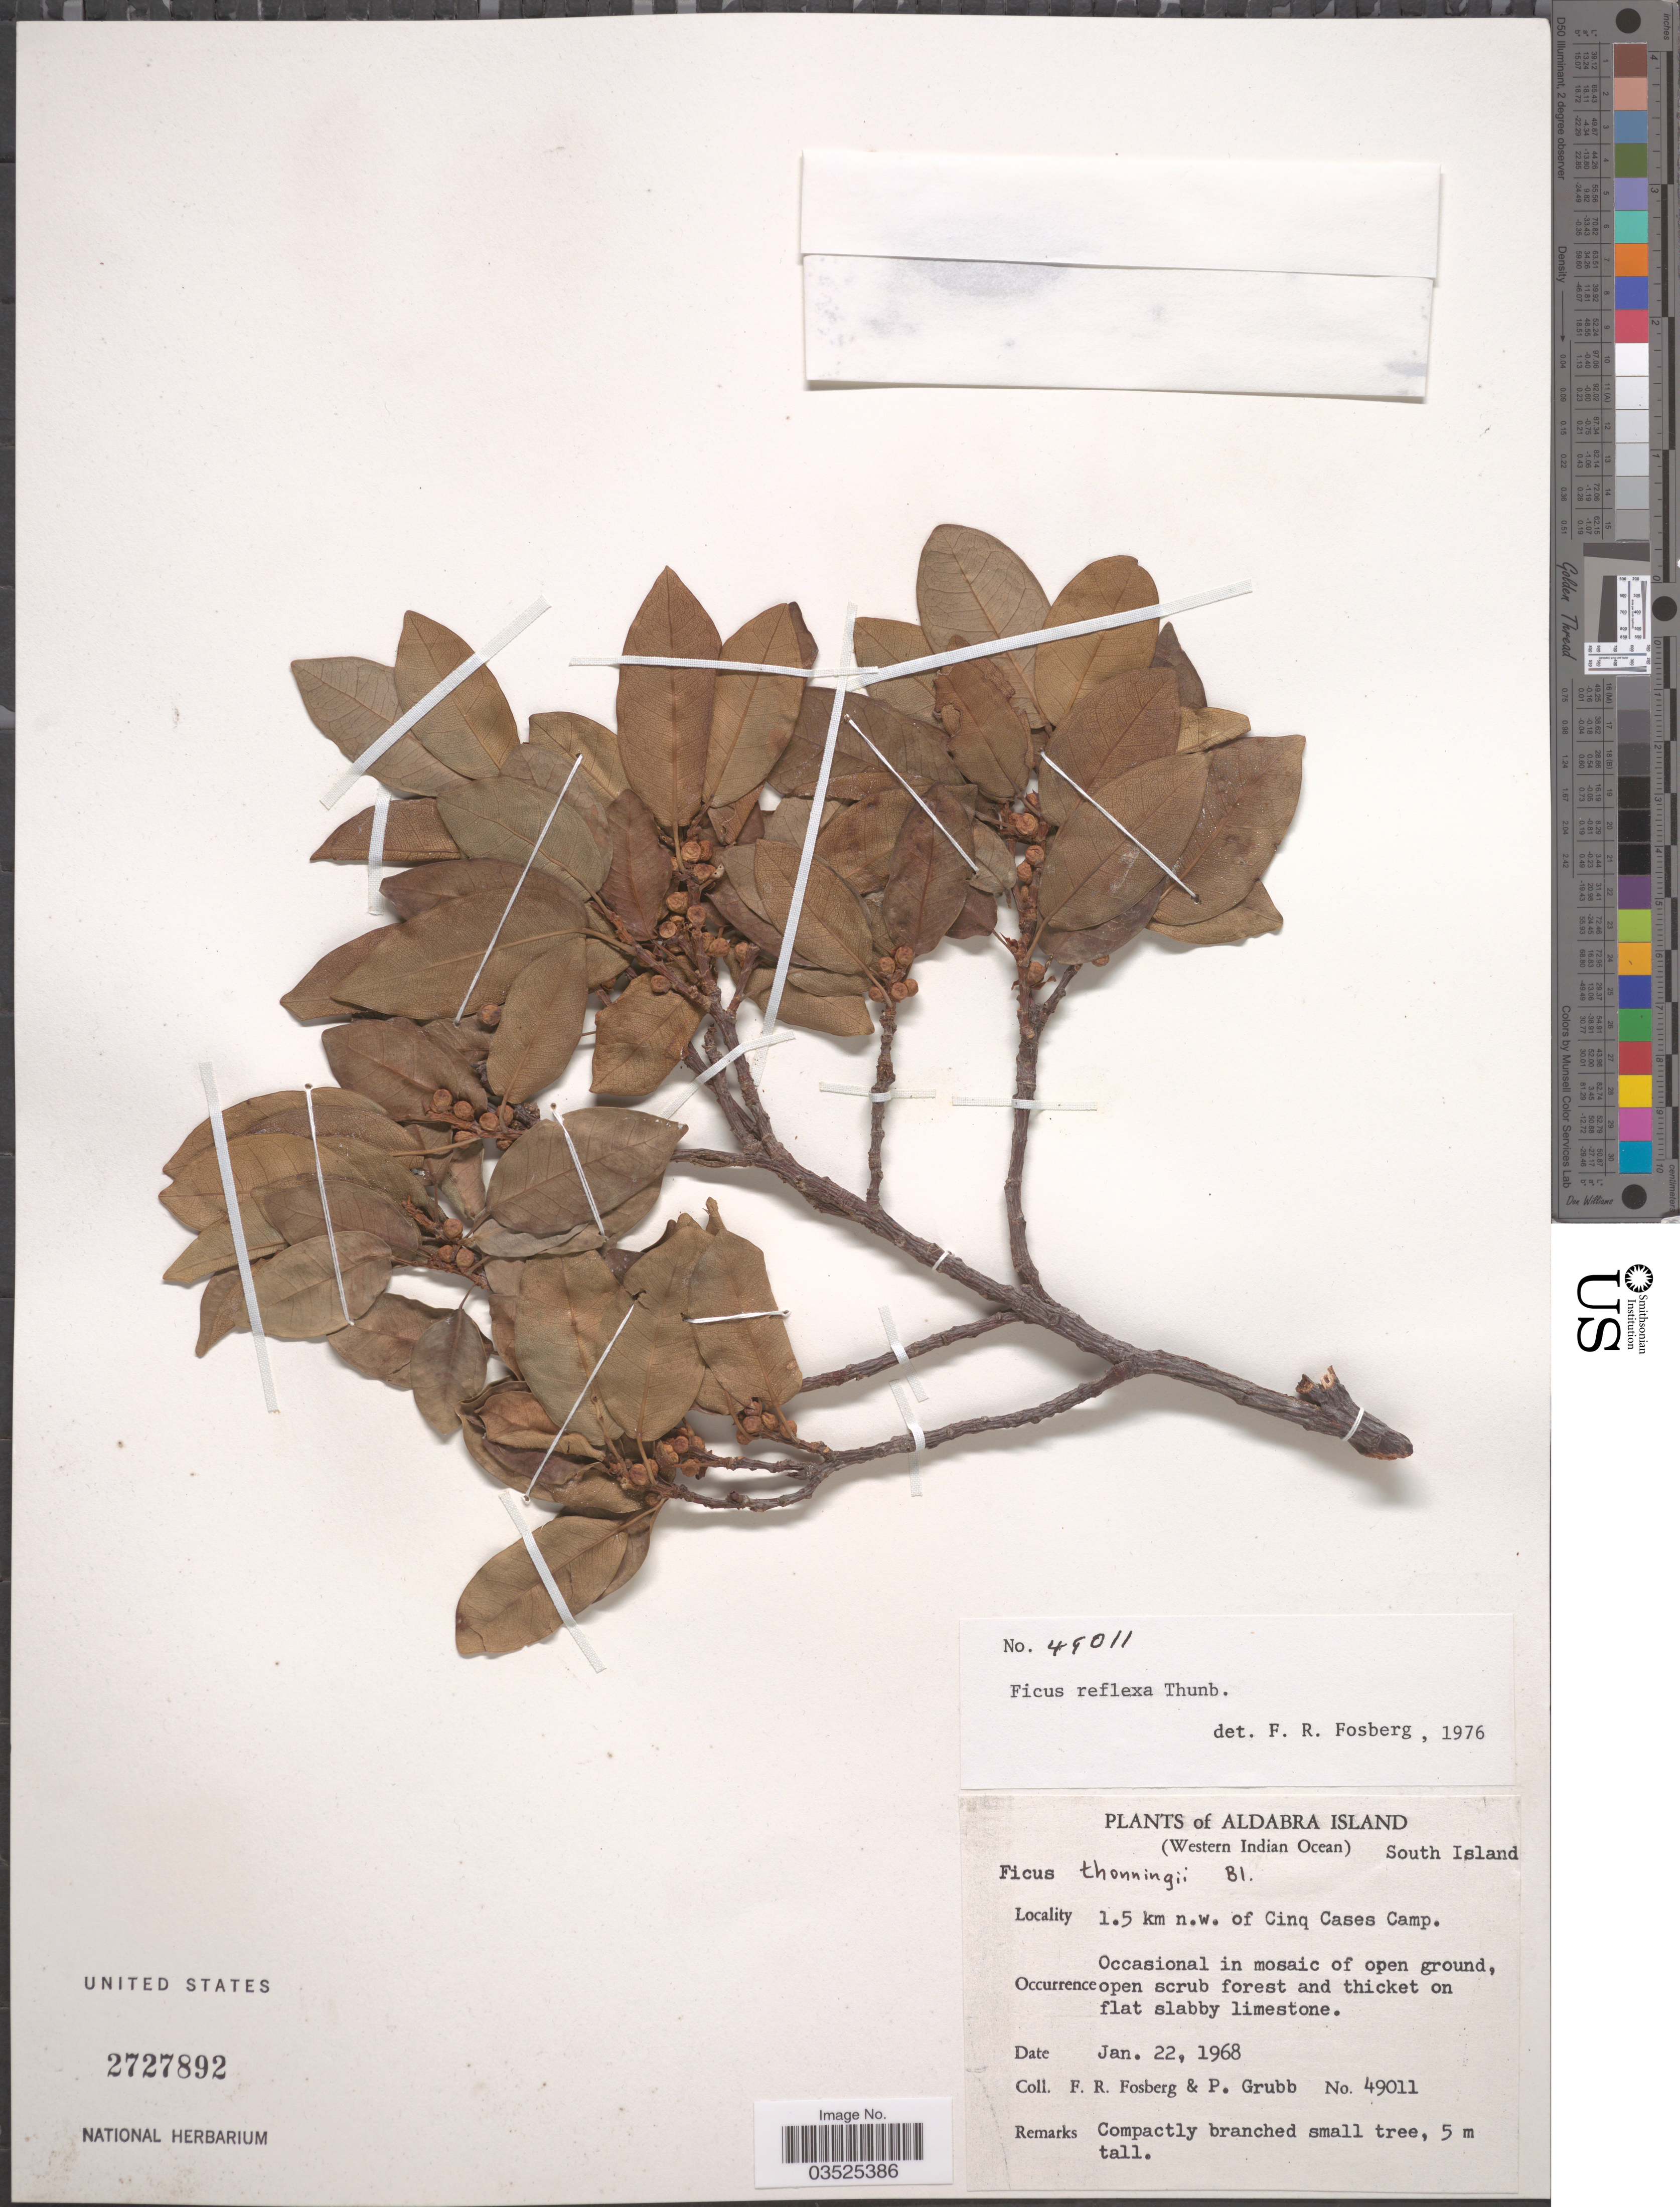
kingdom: Plantae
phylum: Tracheophyta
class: Magnoliopsida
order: Rosales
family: Moraceae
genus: Ficus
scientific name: Ficus reflexa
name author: Thunb.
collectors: F. R. Fosberg & P. J. Grubb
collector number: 49011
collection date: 1968-01-22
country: Seychelles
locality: Aldabra Island (Western Indian Ocean) South Island. 1.5 km n.w. of Cinq Cases Camp.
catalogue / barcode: US 2727892